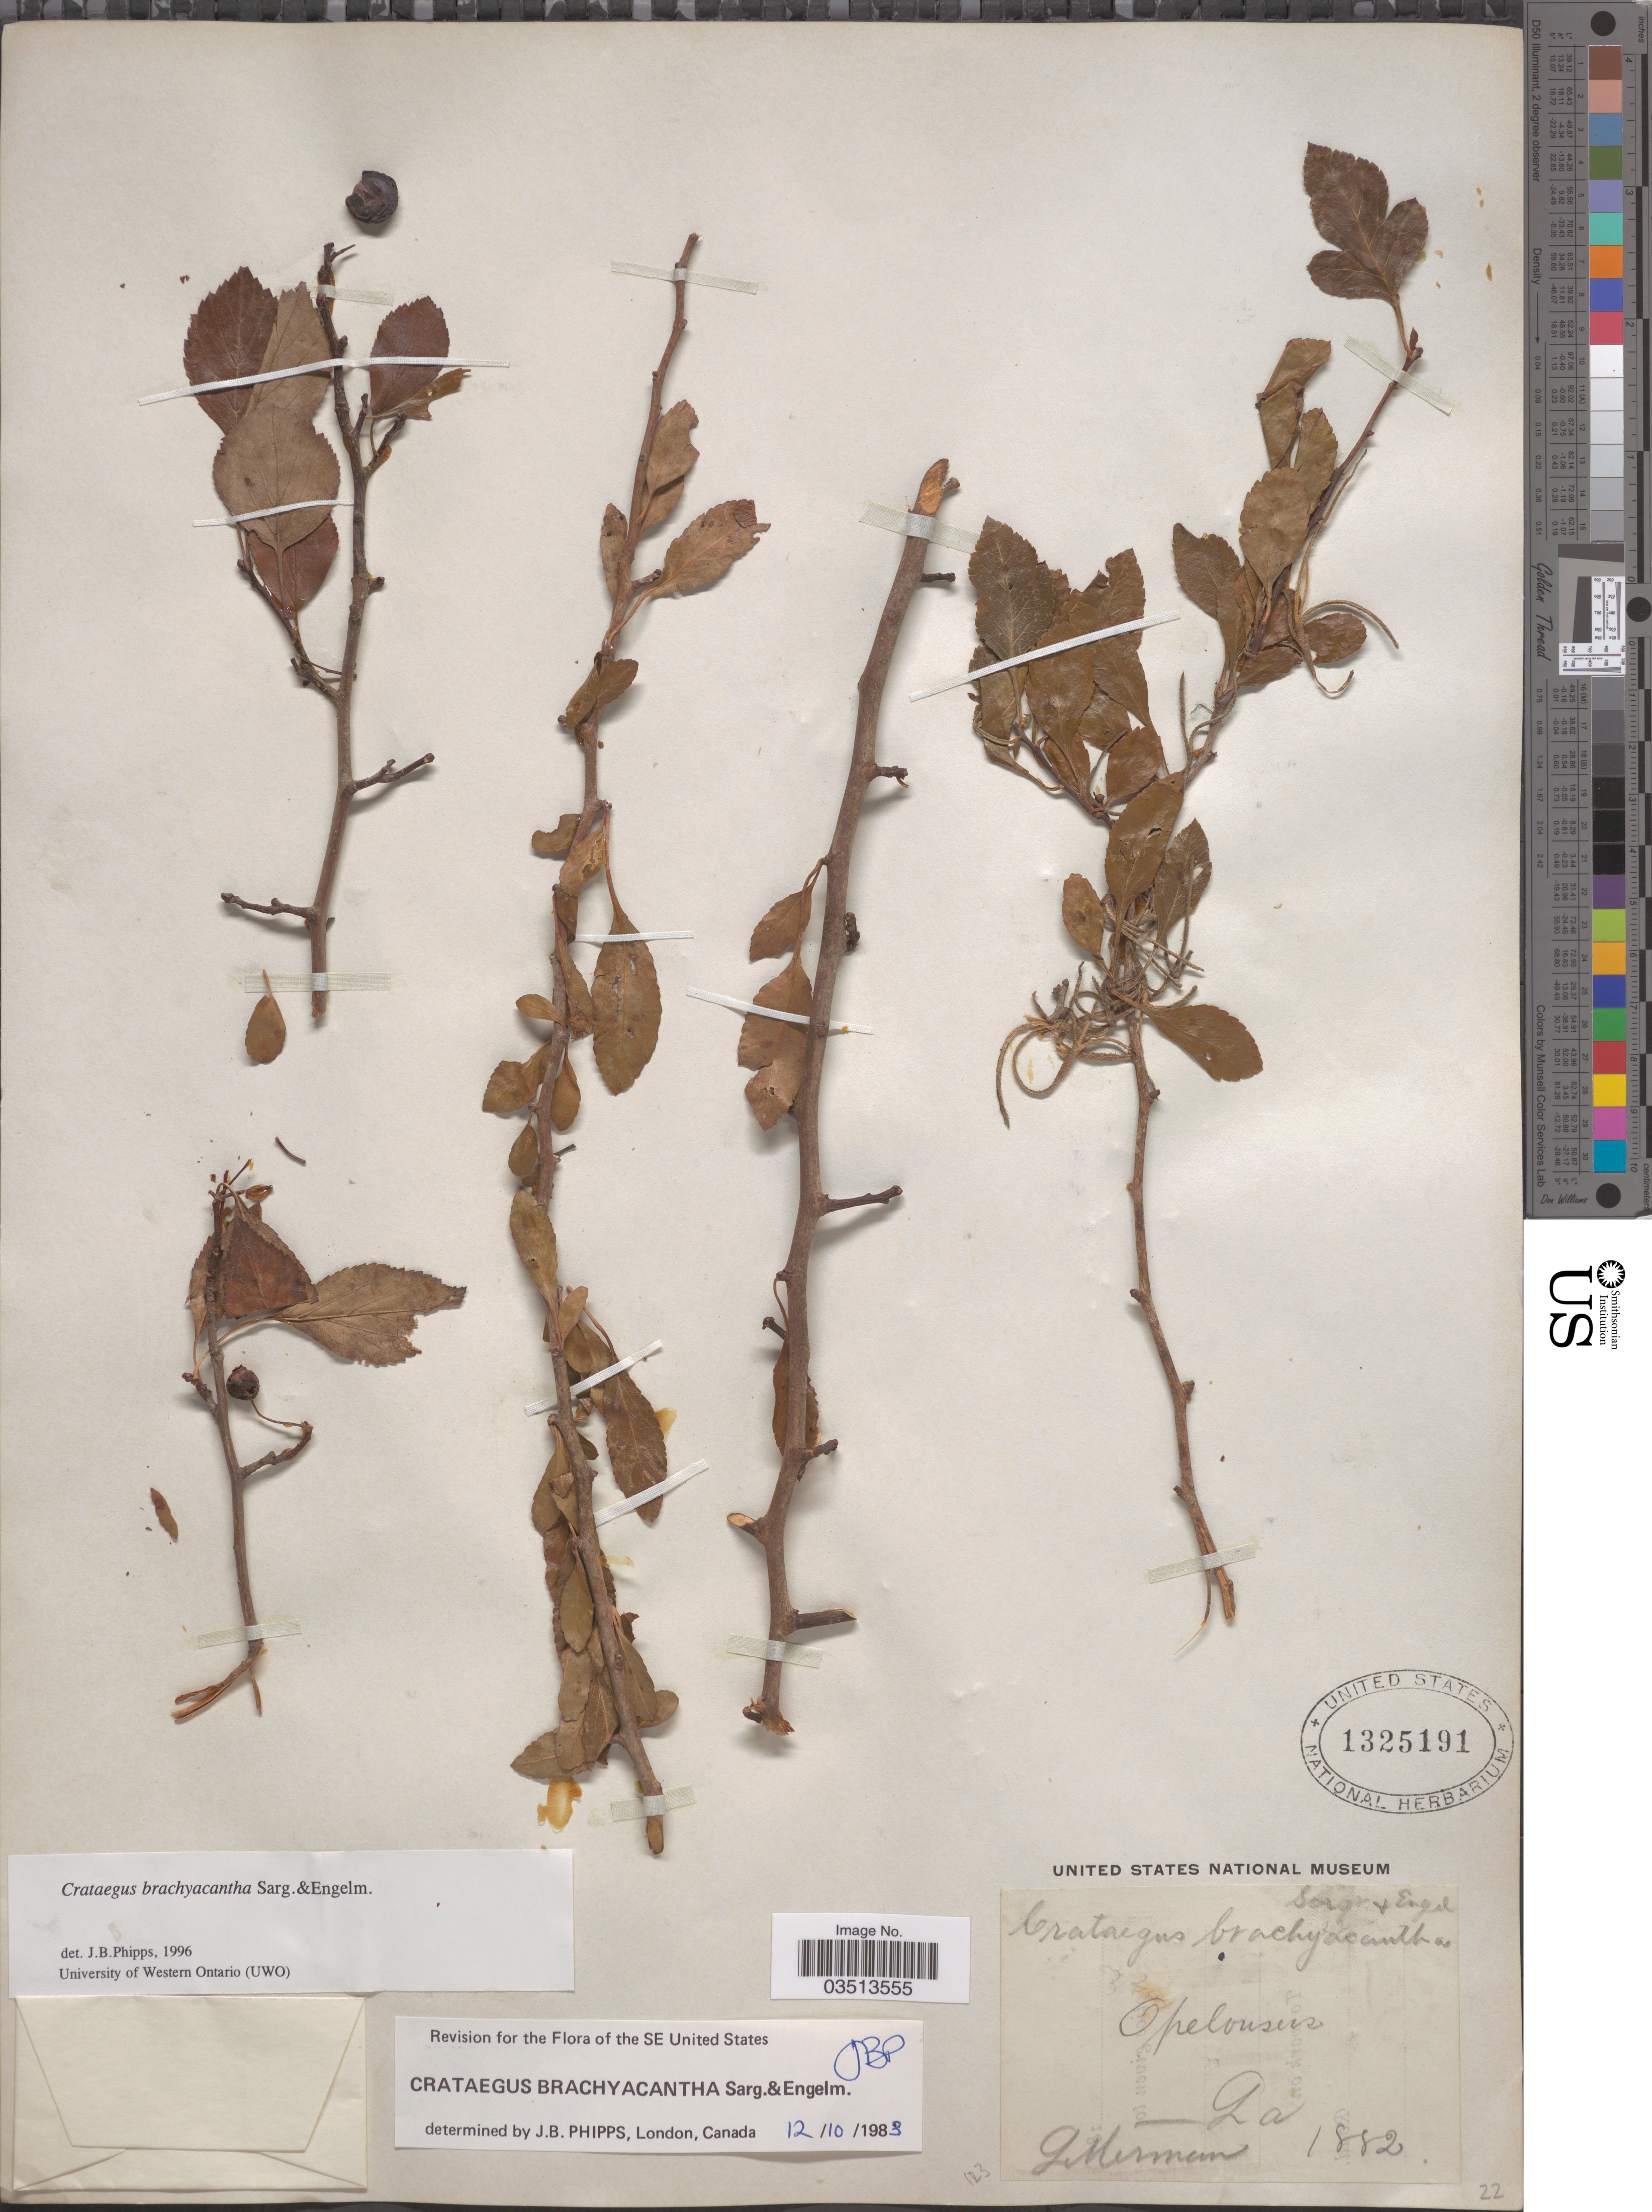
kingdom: Plantae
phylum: Tracheophyta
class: Magnoliopsida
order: Rosales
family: Rosaceae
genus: Crataegus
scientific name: Crataegus brachyacantha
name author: Sarg. & Engelm.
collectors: Letterman, --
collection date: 1882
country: United States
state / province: Louisiana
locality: Opelousas.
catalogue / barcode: US 1325191